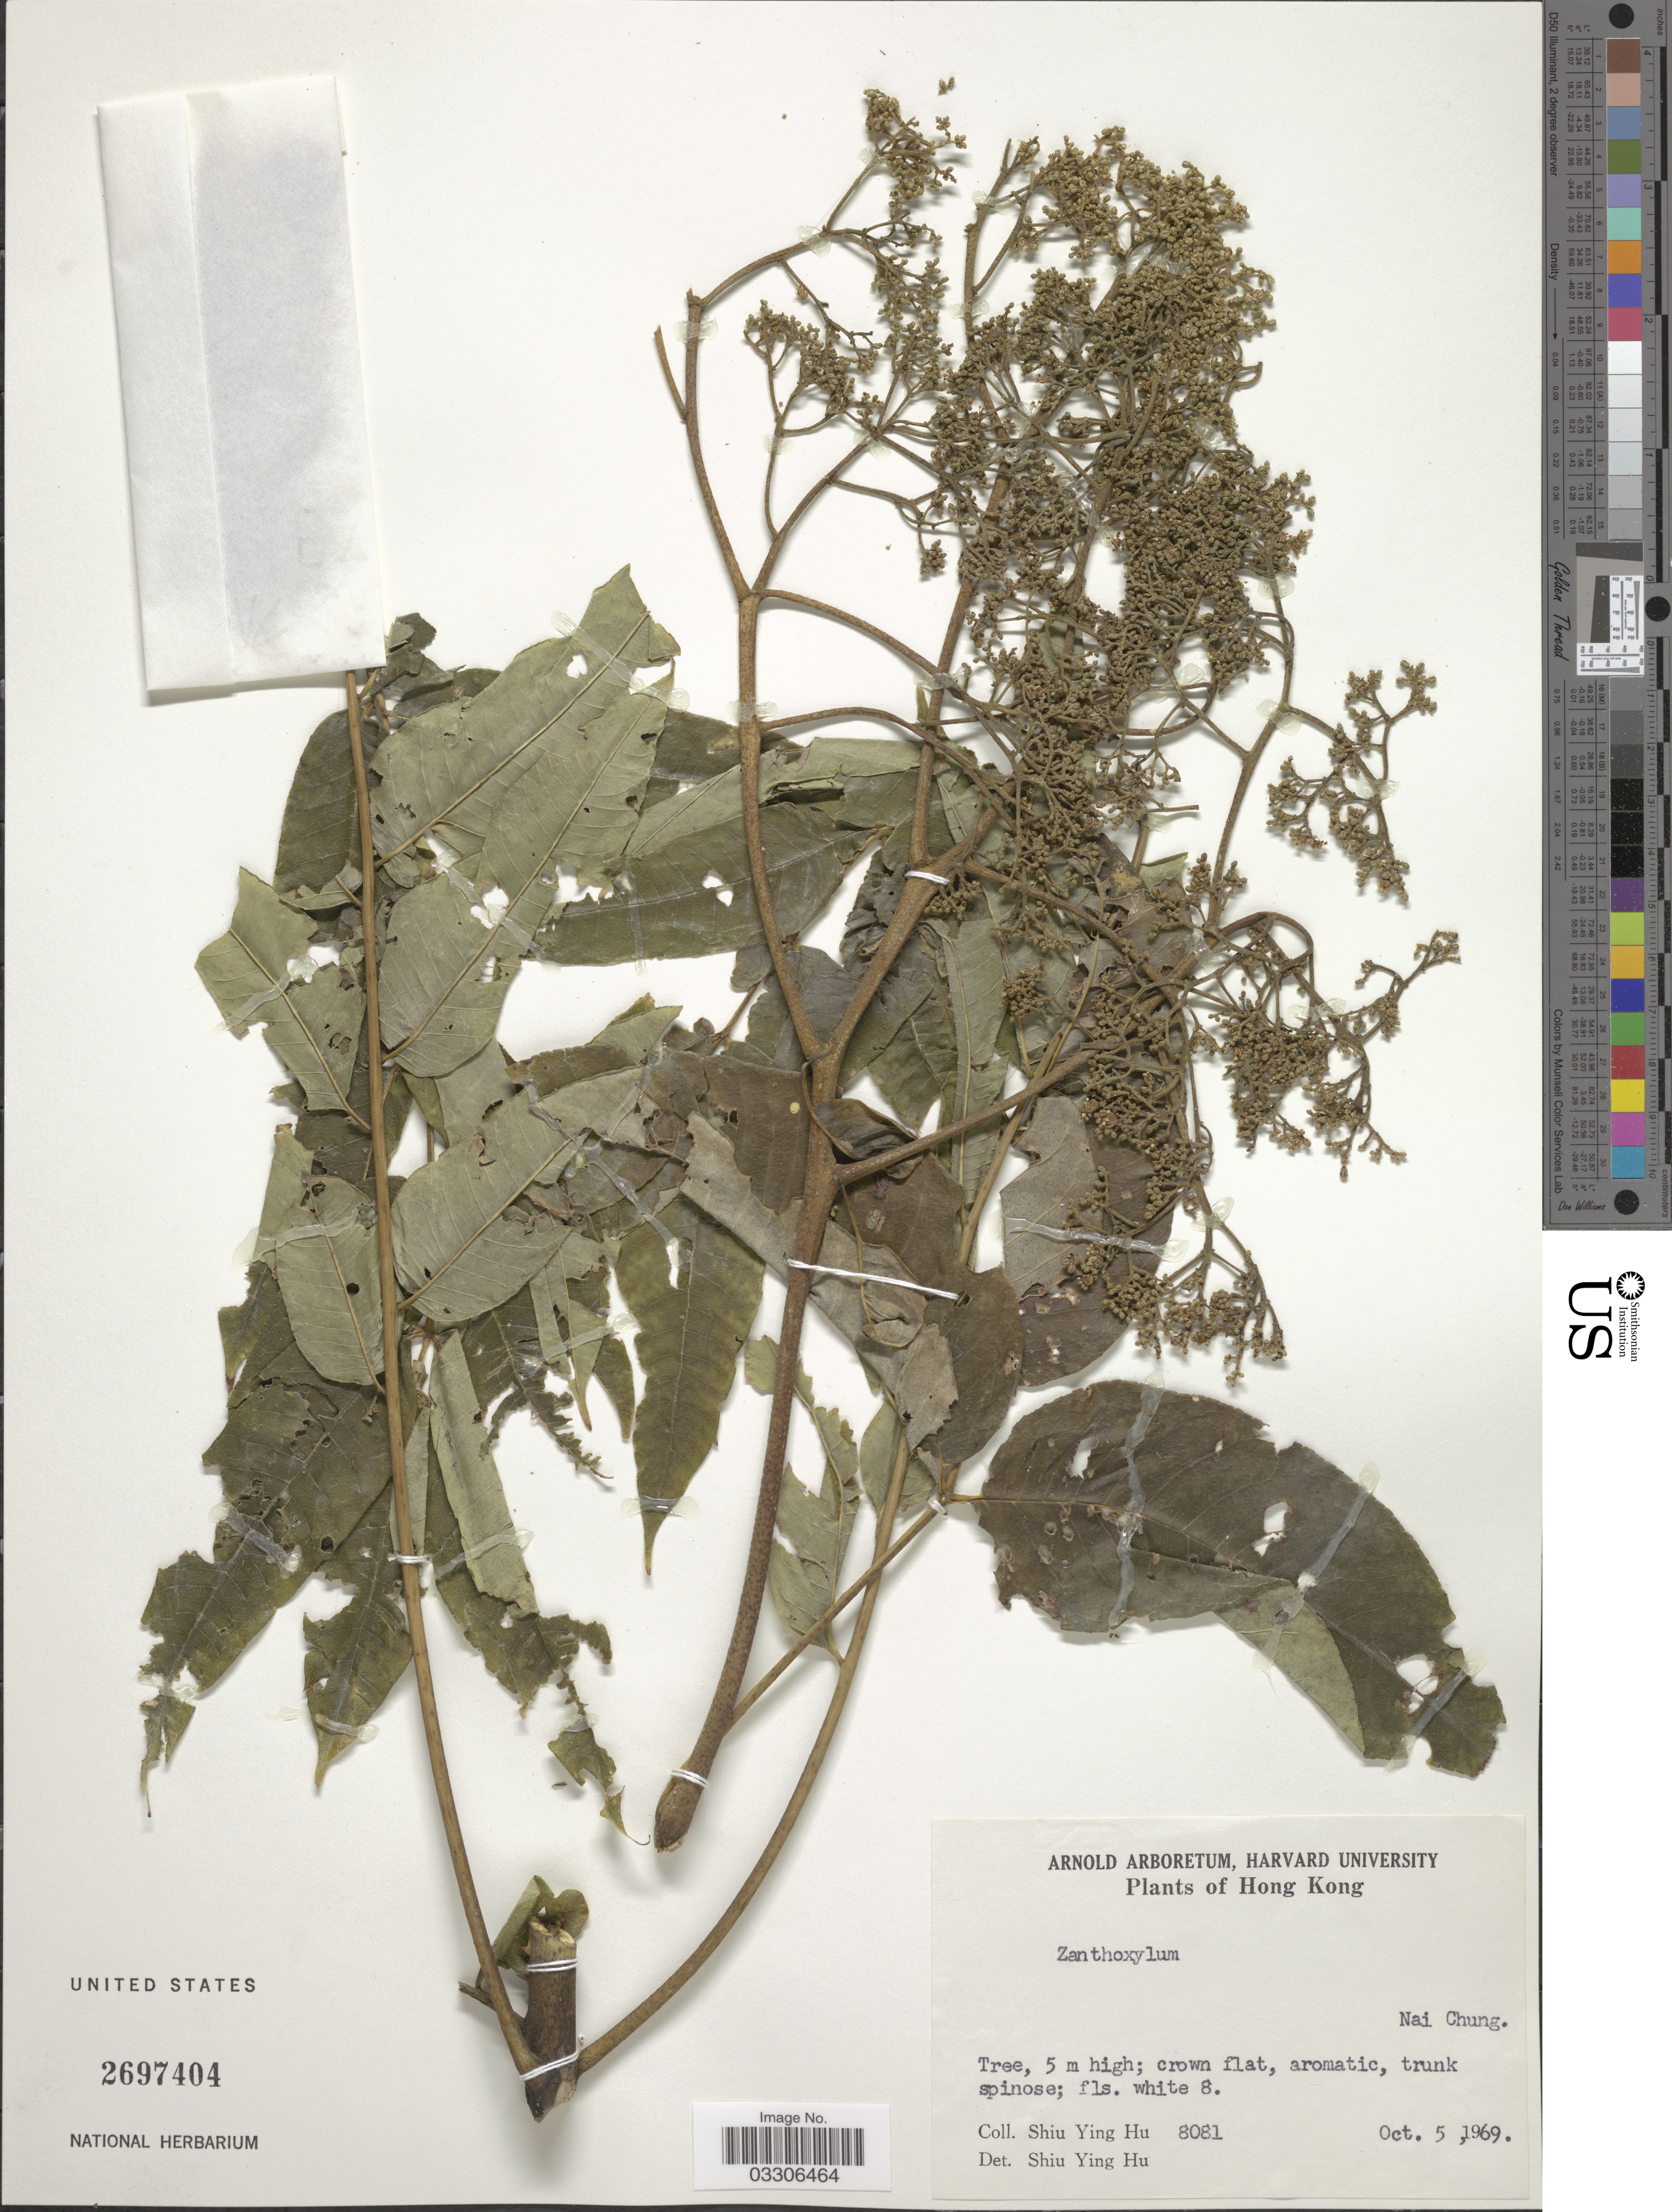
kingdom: Plantae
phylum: Tracheophyta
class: Magnoliopsida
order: Sapindales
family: Rutaceae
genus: Zanthoxylum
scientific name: Zanthoxylum sp.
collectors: S. Y. Hu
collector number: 8081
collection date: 1969-10-05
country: China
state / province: Hong Kong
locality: Nai Chung.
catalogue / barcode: US 2697404